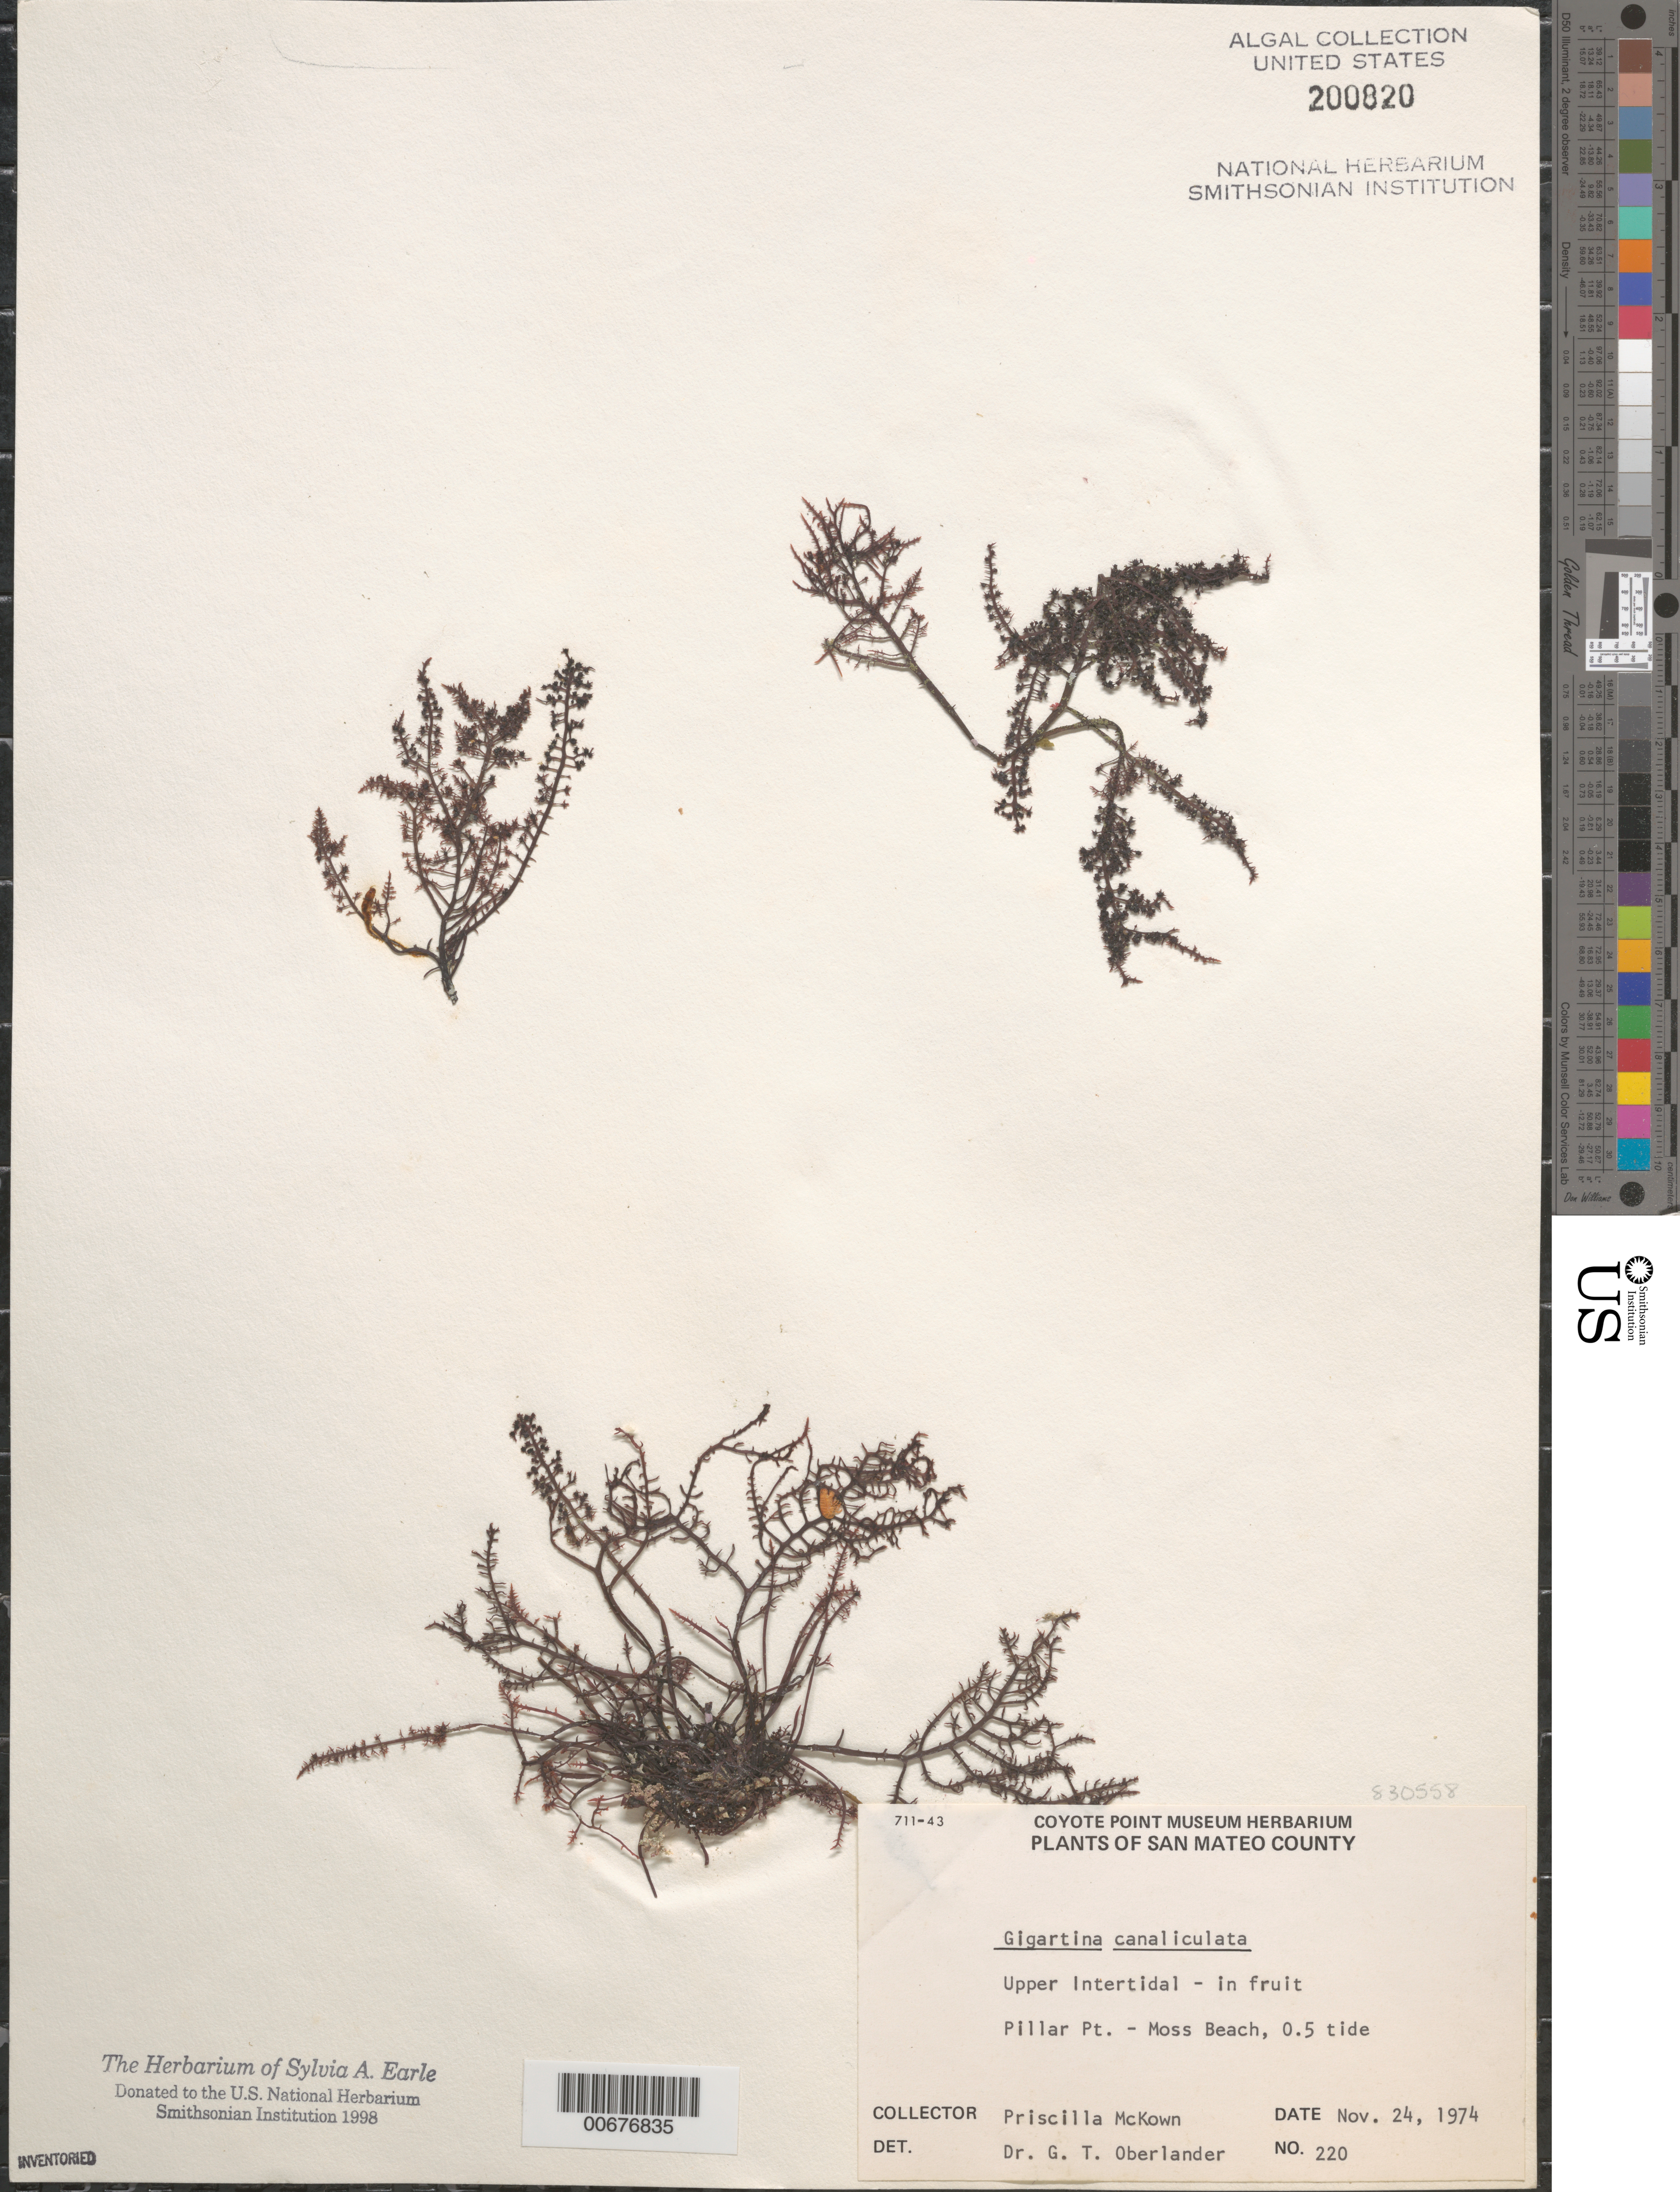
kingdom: Plantae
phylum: Rhodophyta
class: Florideophyceae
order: Gigartinales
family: Gigartinaceae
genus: Chondracanthus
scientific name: Chondracanthus canaliculatus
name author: (Harv.) Guiry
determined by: Algae name updating Project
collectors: P. McKown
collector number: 220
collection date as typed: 24 Nov 1974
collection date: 1974-11-24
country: United States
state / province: California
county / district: San Mateo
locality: Pillar Point - Moss Beach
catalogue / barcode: US 200820